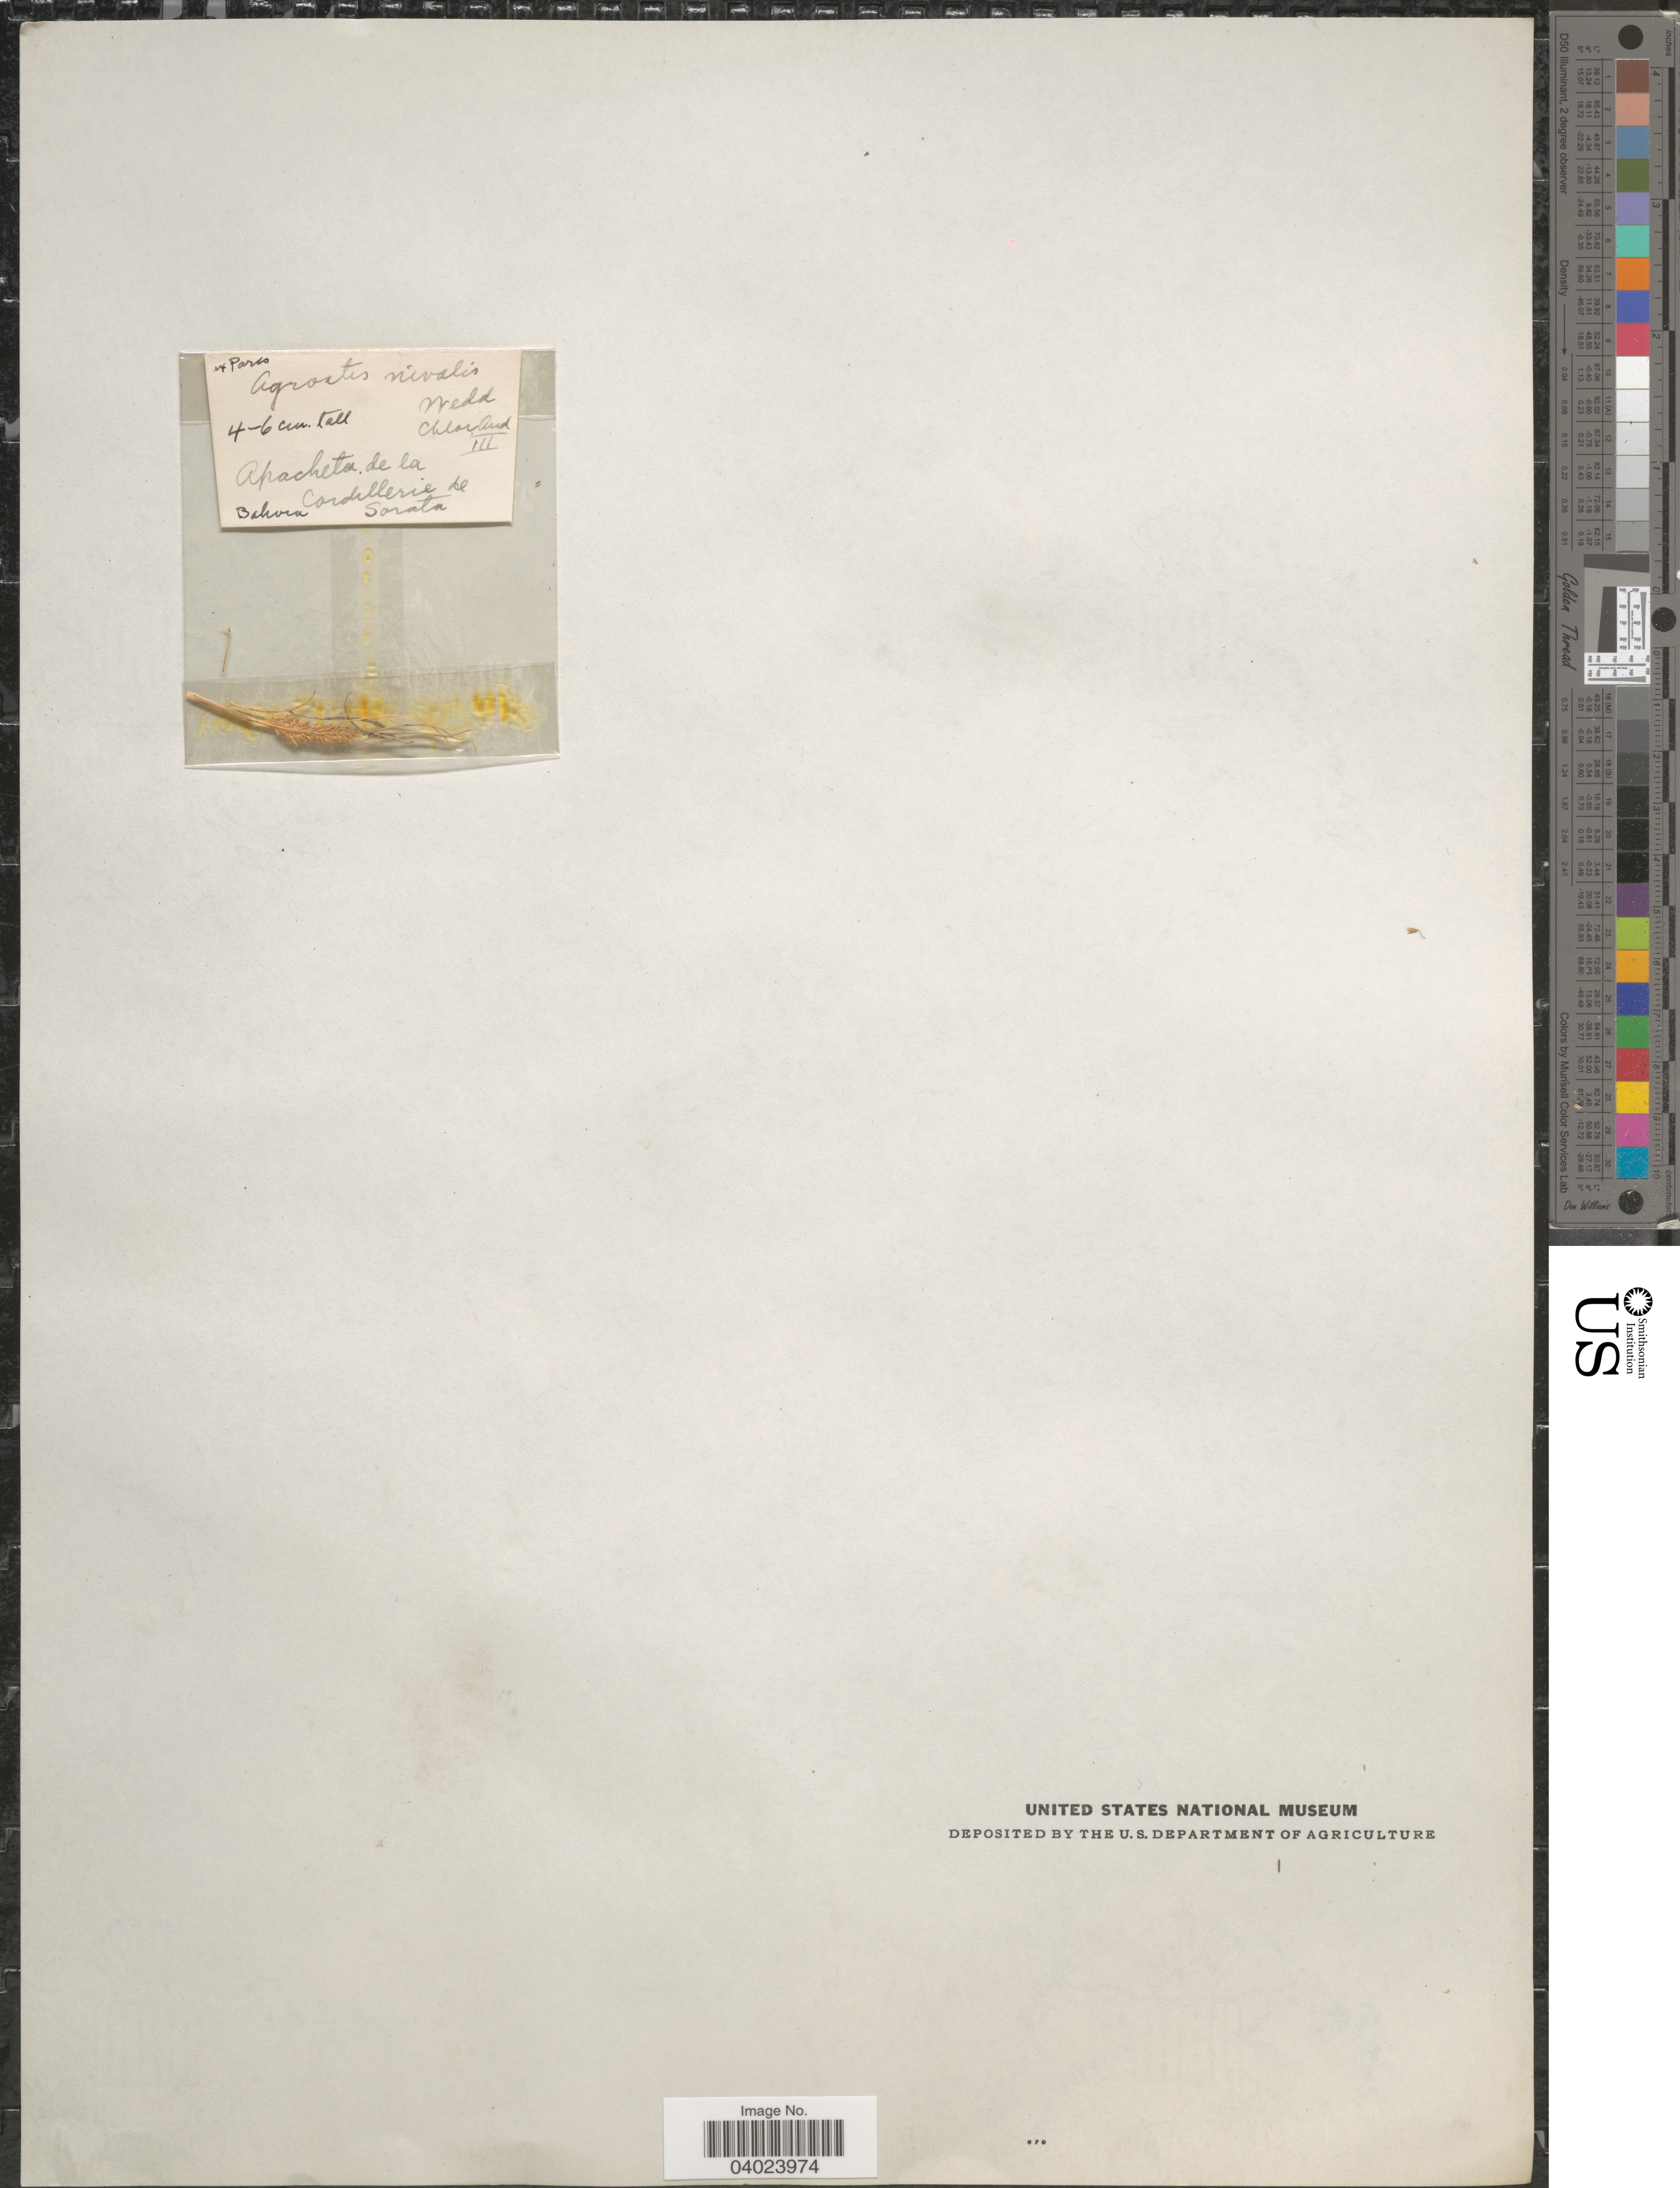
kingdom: Plantae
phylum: Tracheophyta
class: Liliopsida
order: Poales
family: Poaceae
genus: Agrostis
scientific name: Agrostis breviculmis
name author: Hitchc.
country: Bolivia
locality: Apacheta de la Cordillerie de Sorata.